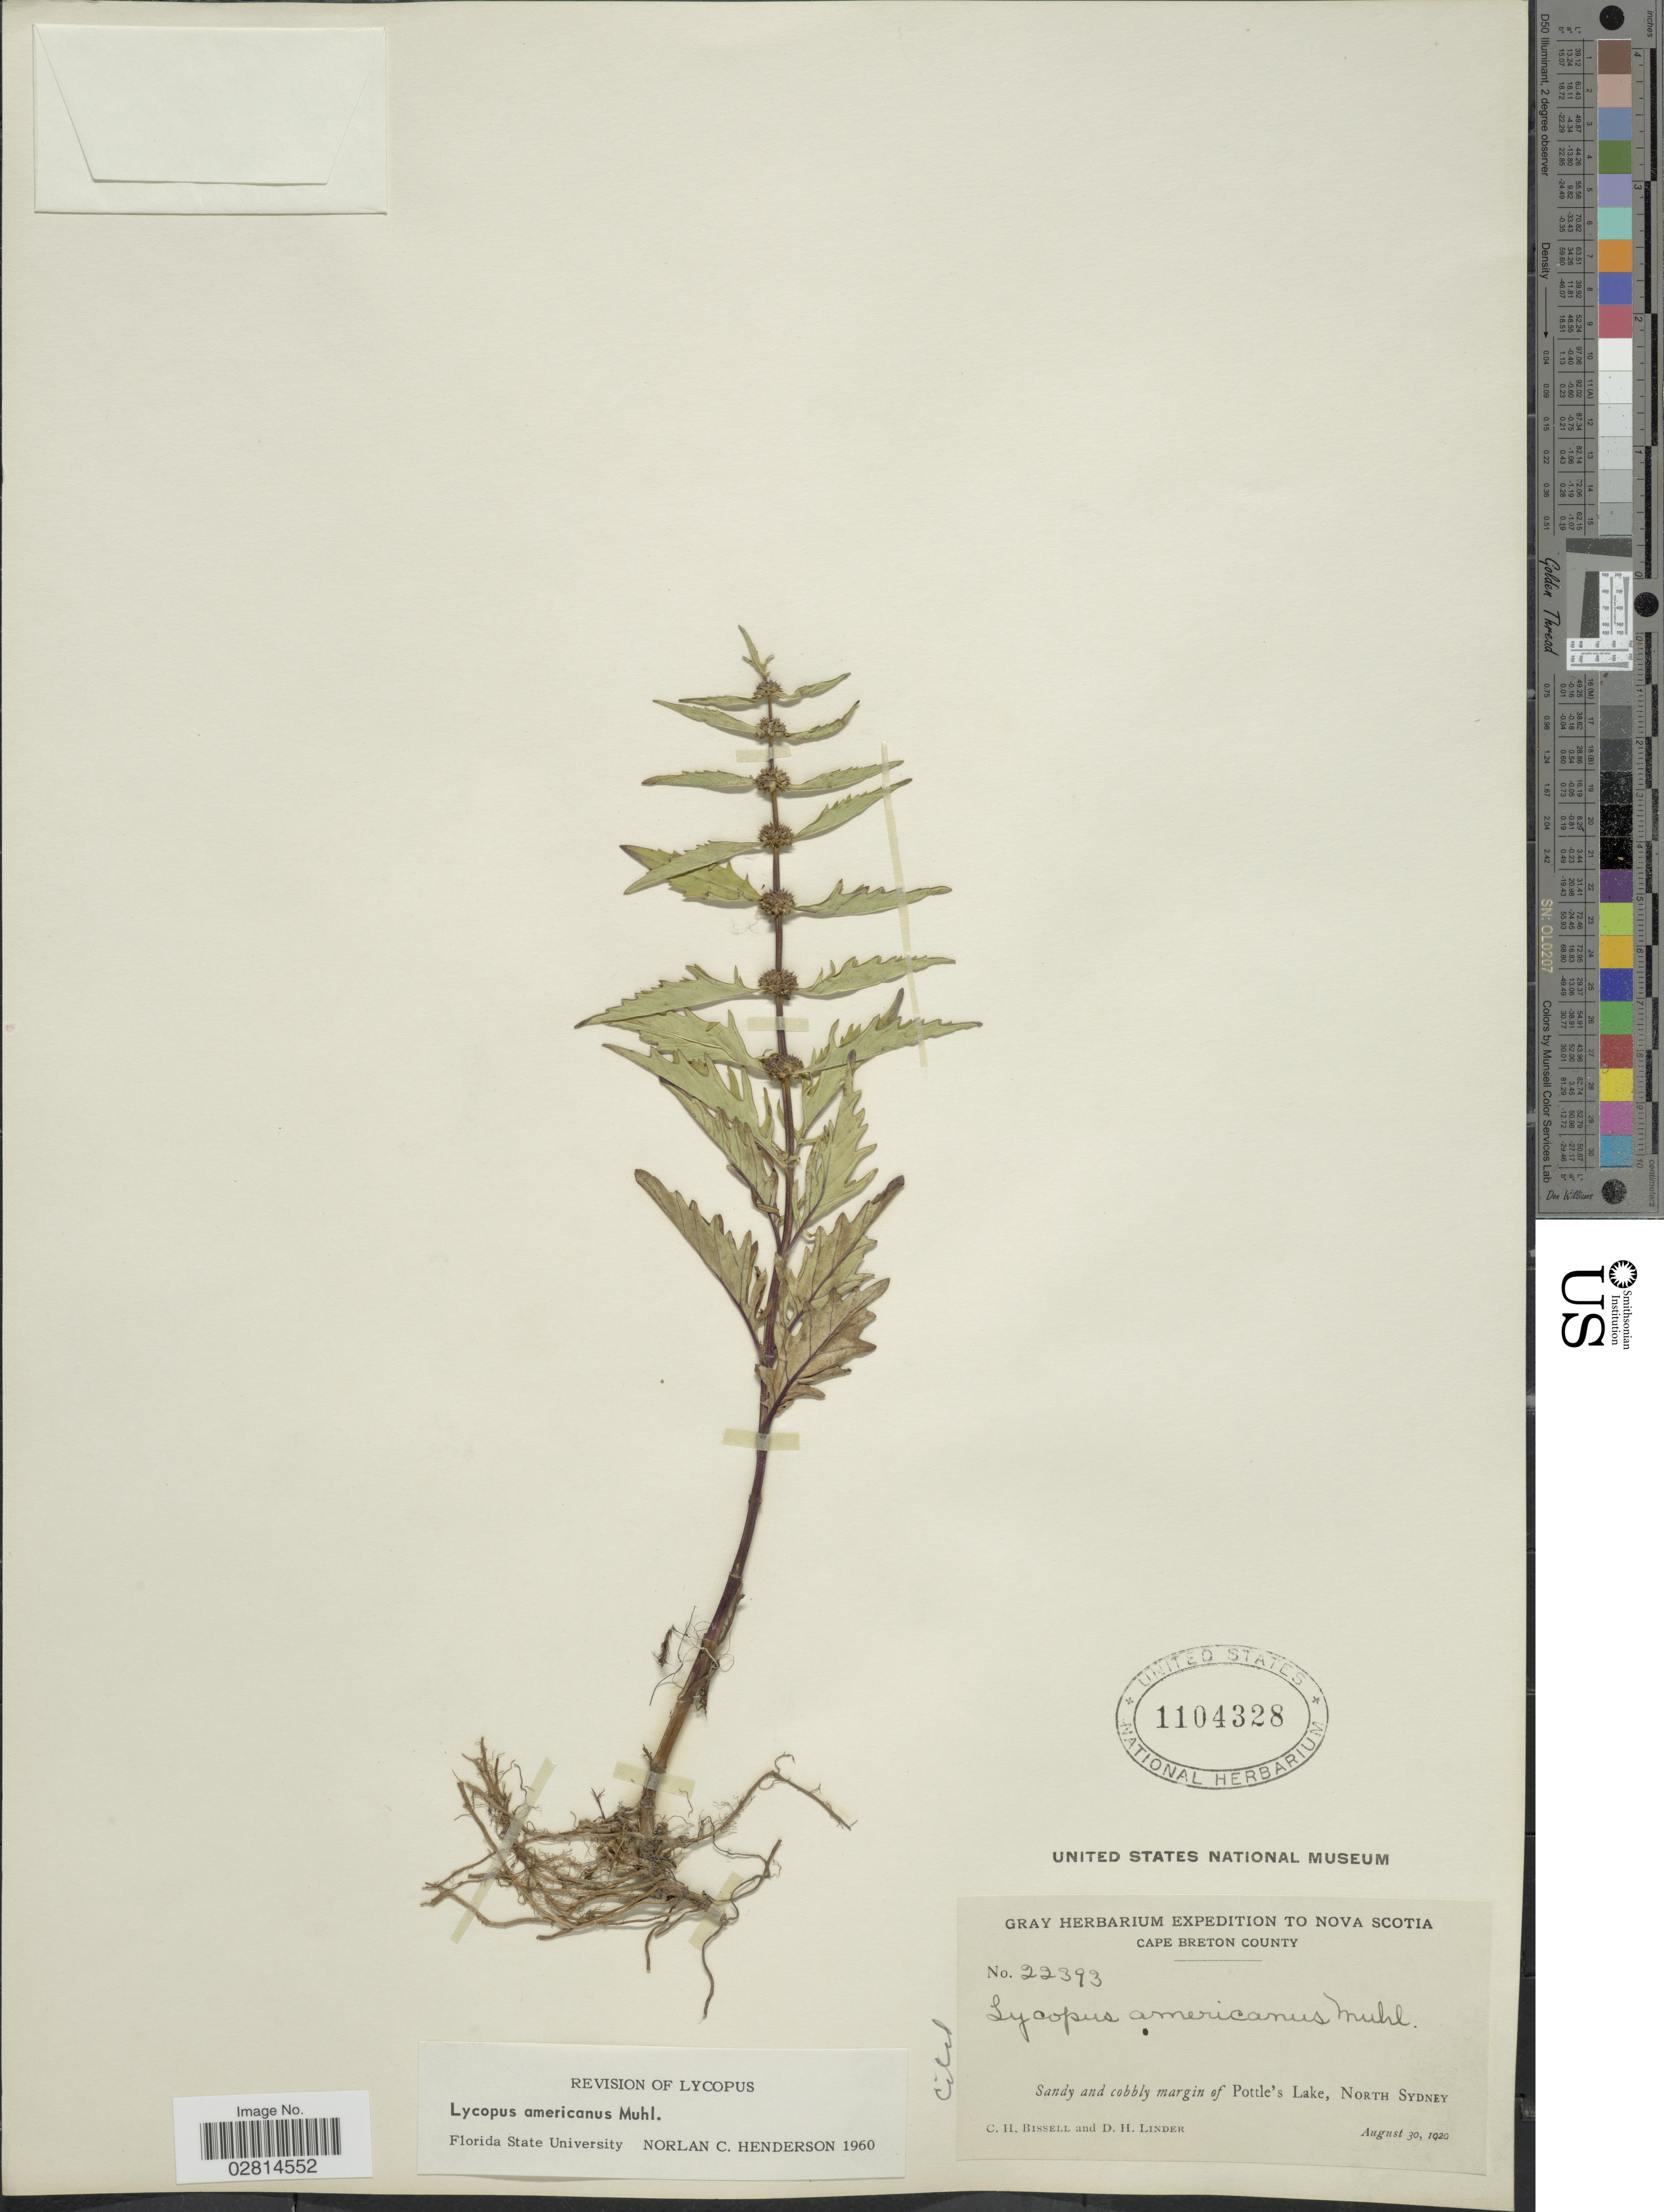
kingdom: Plantae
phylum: Tracheophyta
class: Magnoliopsida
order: Lamiales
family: Lamiaceae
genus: Lycopus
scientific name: Lycopus americanus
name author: Muhl. ex W.P.C. Barton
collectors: C. Bissell & D. Linder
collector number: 22393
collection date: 1920-08-30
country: Canada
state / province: Nova Scotia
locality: Cape Breton County. Sandy and cobbly margin of Pottle's Lake, North Sydney.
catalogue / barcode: US 1104328